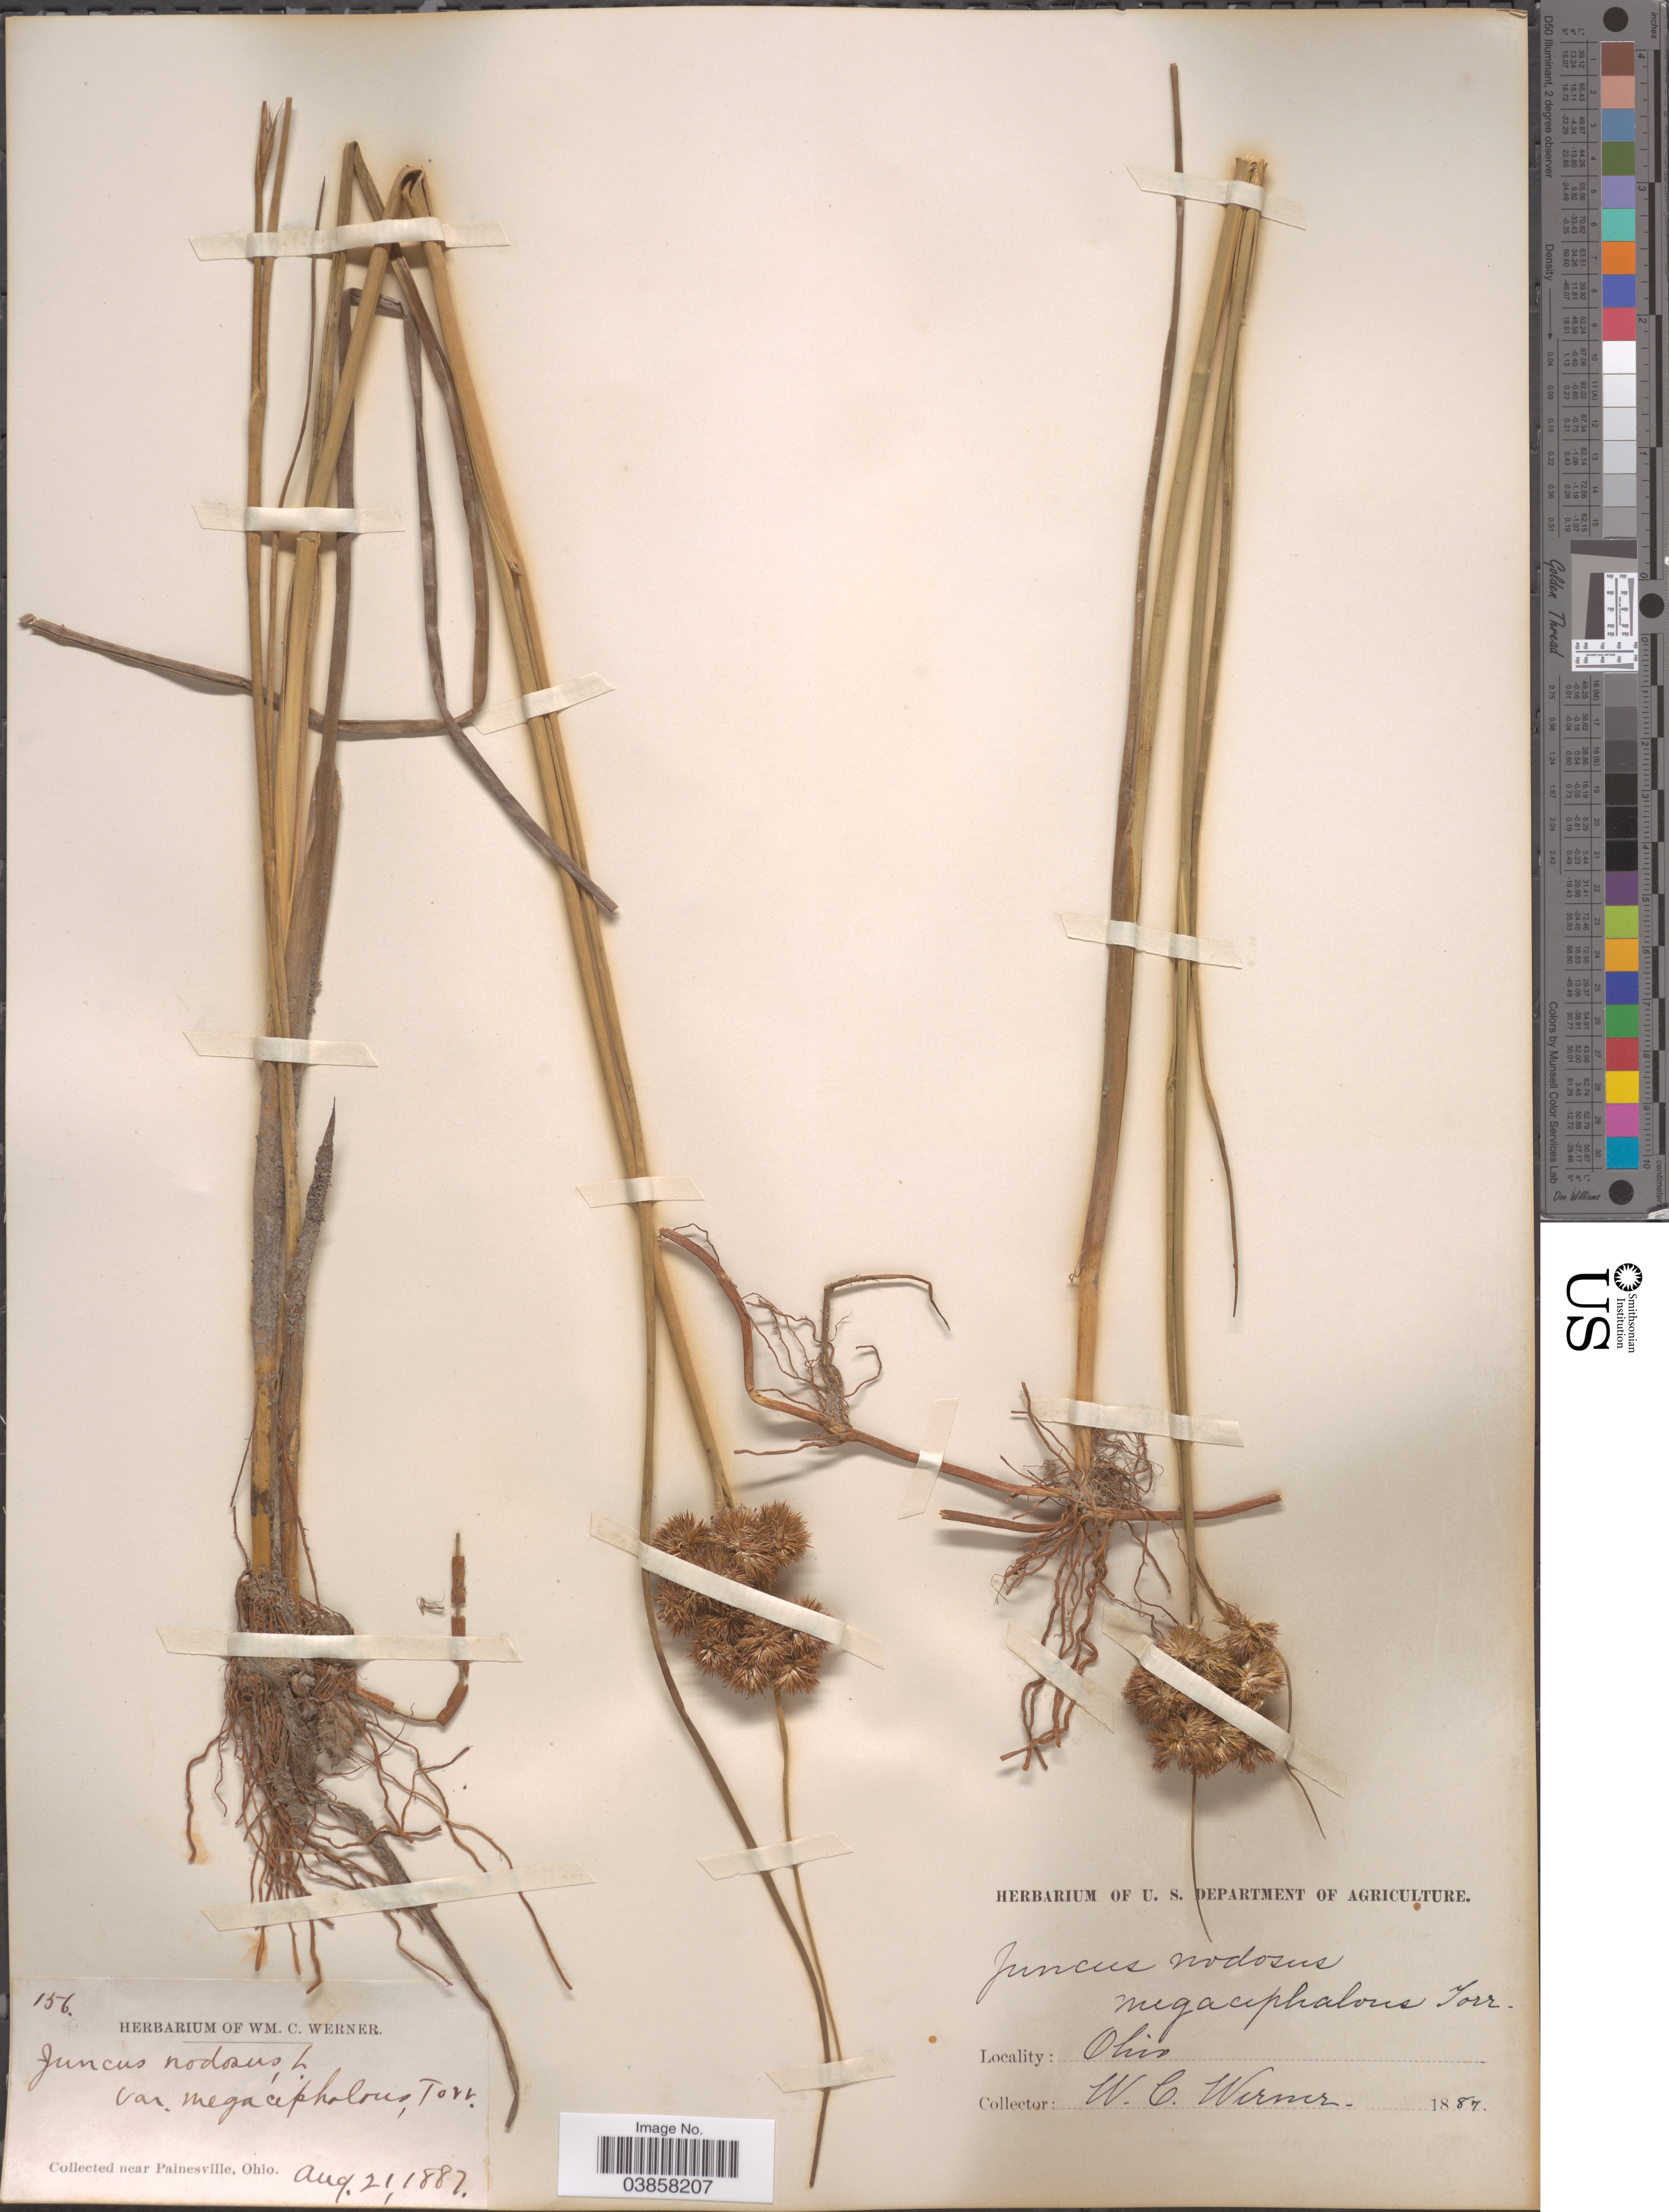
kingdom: Plantae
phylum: Tracheophyta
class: Liliopsida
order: Poales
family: Juncaceae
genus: Juncus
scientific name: Juncus torreyi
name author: Coville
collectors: W. Werner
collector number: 156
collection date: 1887-08-21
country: United States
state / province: Ohio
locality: Near Painesville.